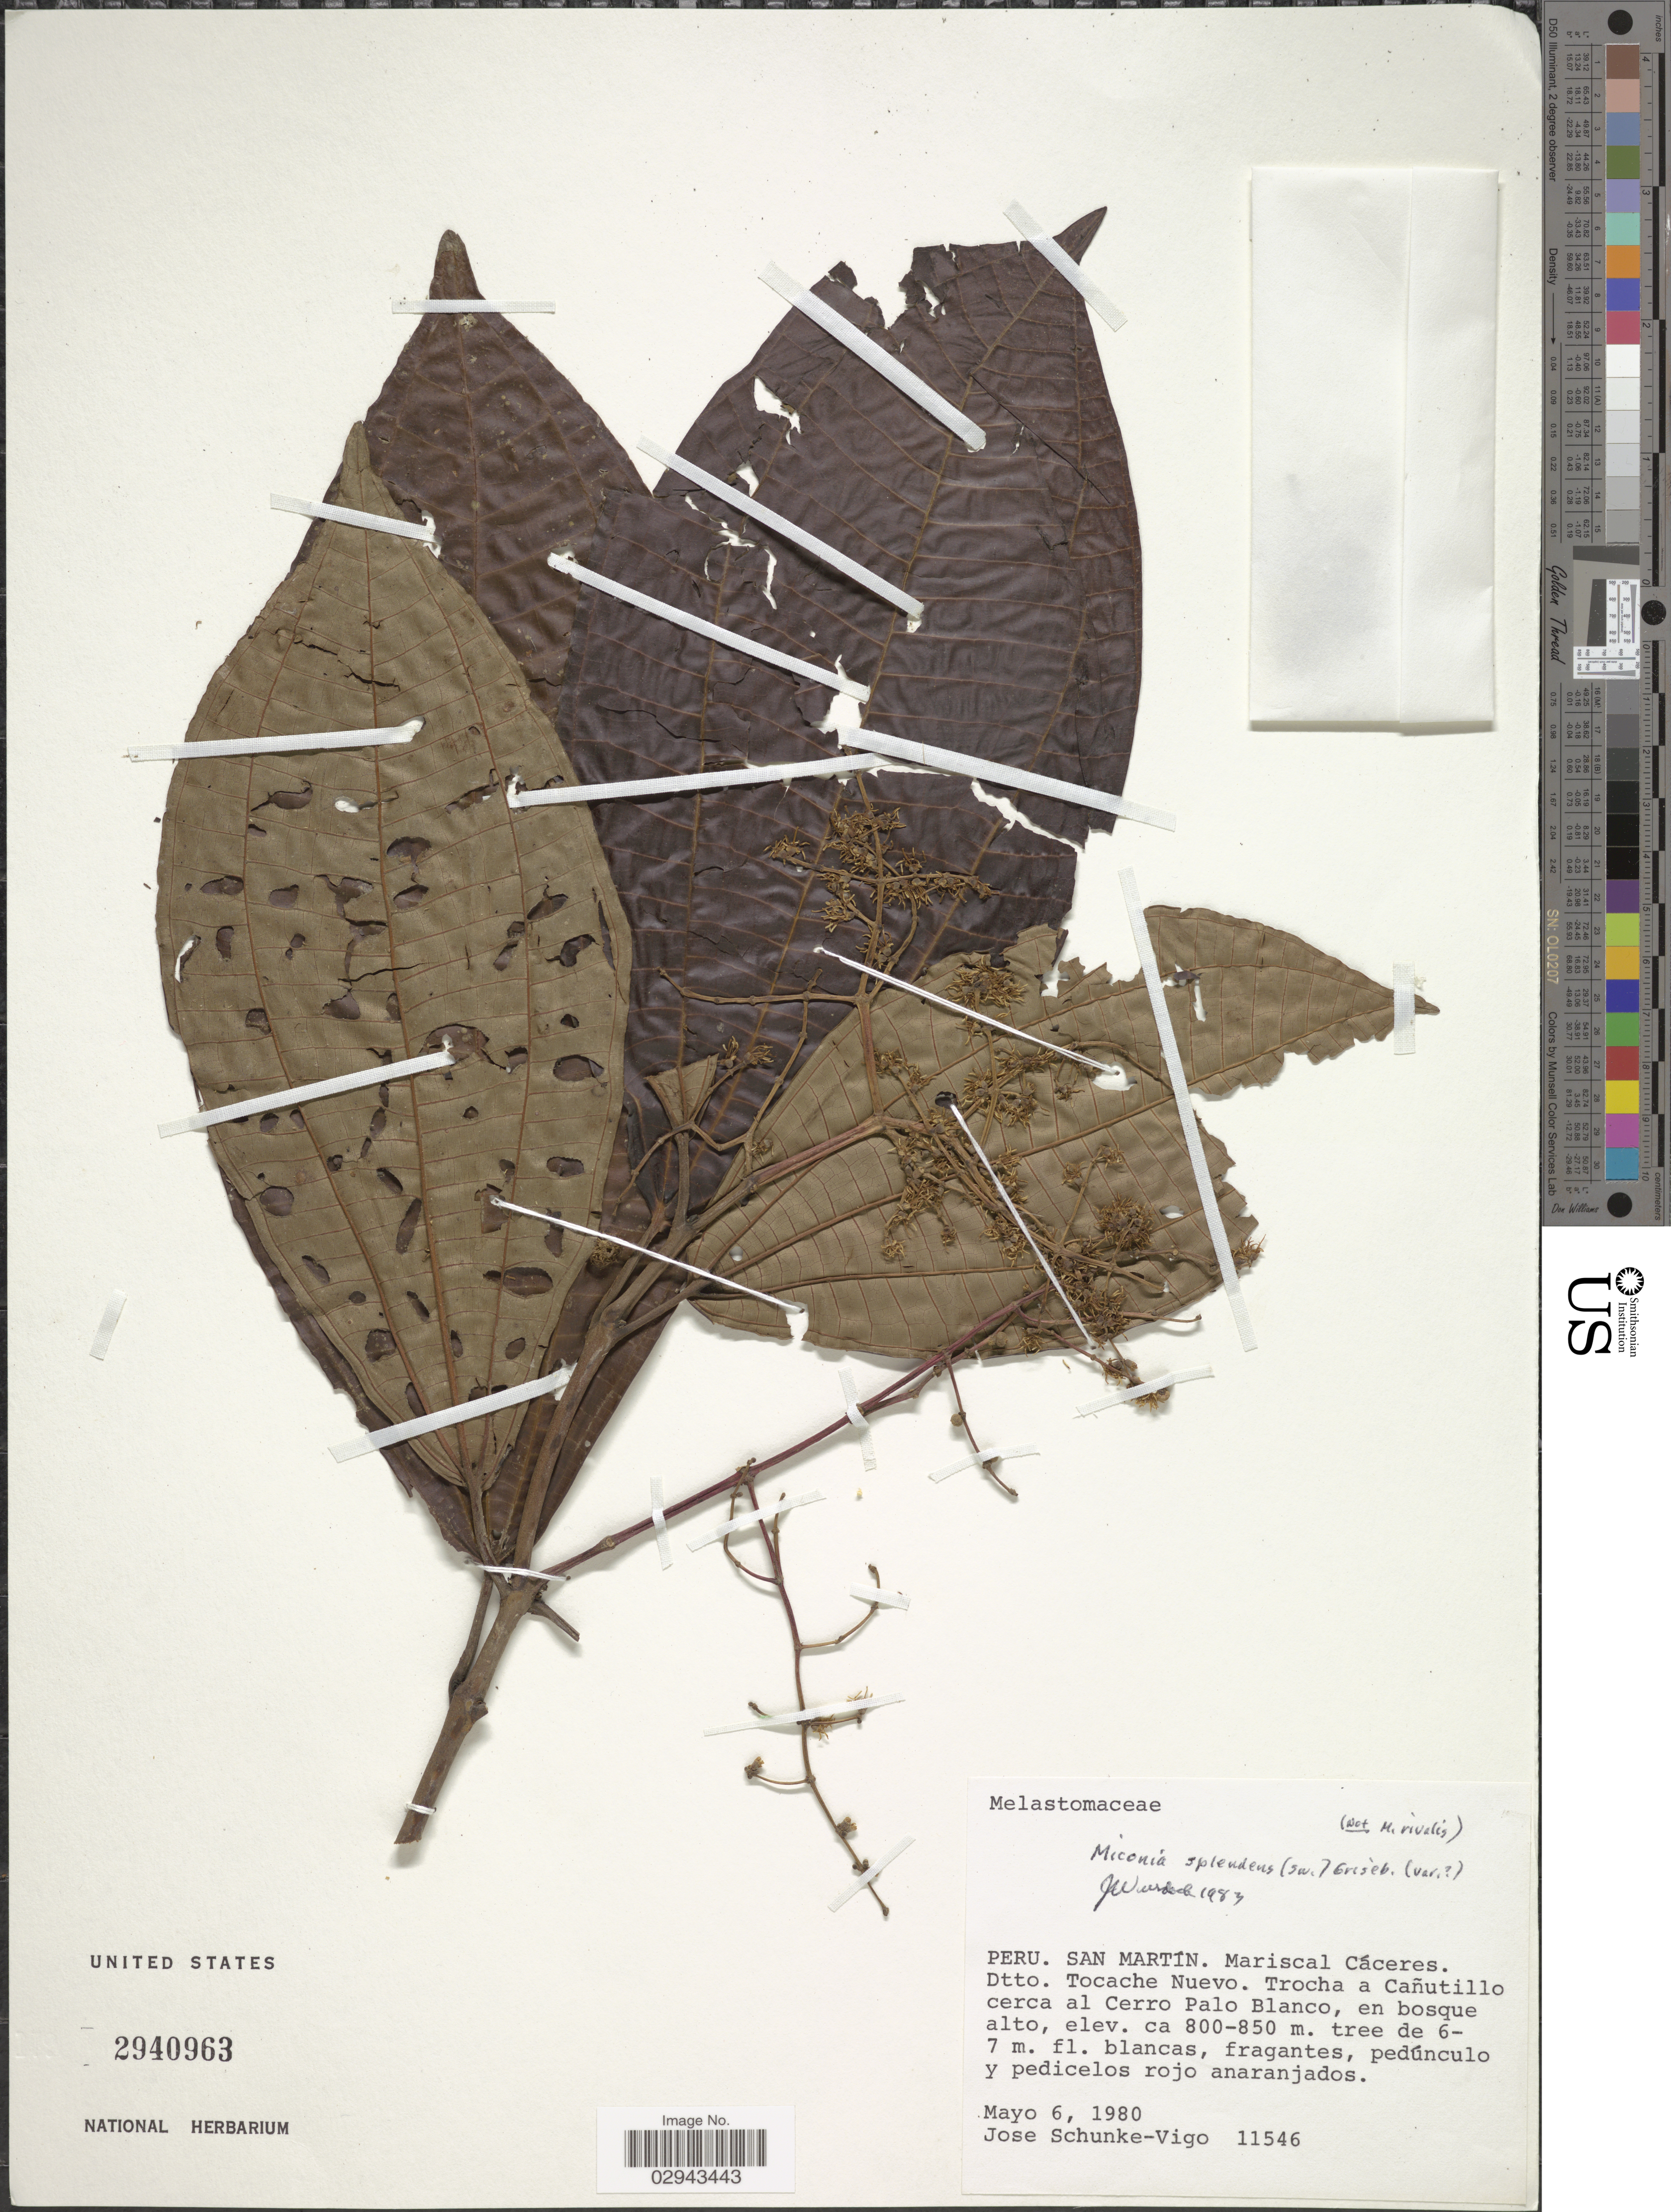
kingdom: Plantae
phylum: Tracheophyta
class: Magnoliopsida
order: Myrtales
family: Melastomataceae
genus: Miconia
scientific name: Miconia splendens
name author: (Sw.) Griseb.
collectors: J. Schunke Vigo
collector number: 11546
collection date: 1980-05-06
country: Peru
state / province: San Martín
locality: Mariscal Cáceres. Dtto. Tocache Nuevo. Trocha a Cañutillo cerrca al Cerro Palo Blanco.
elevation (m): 800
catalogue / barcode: US 2940963